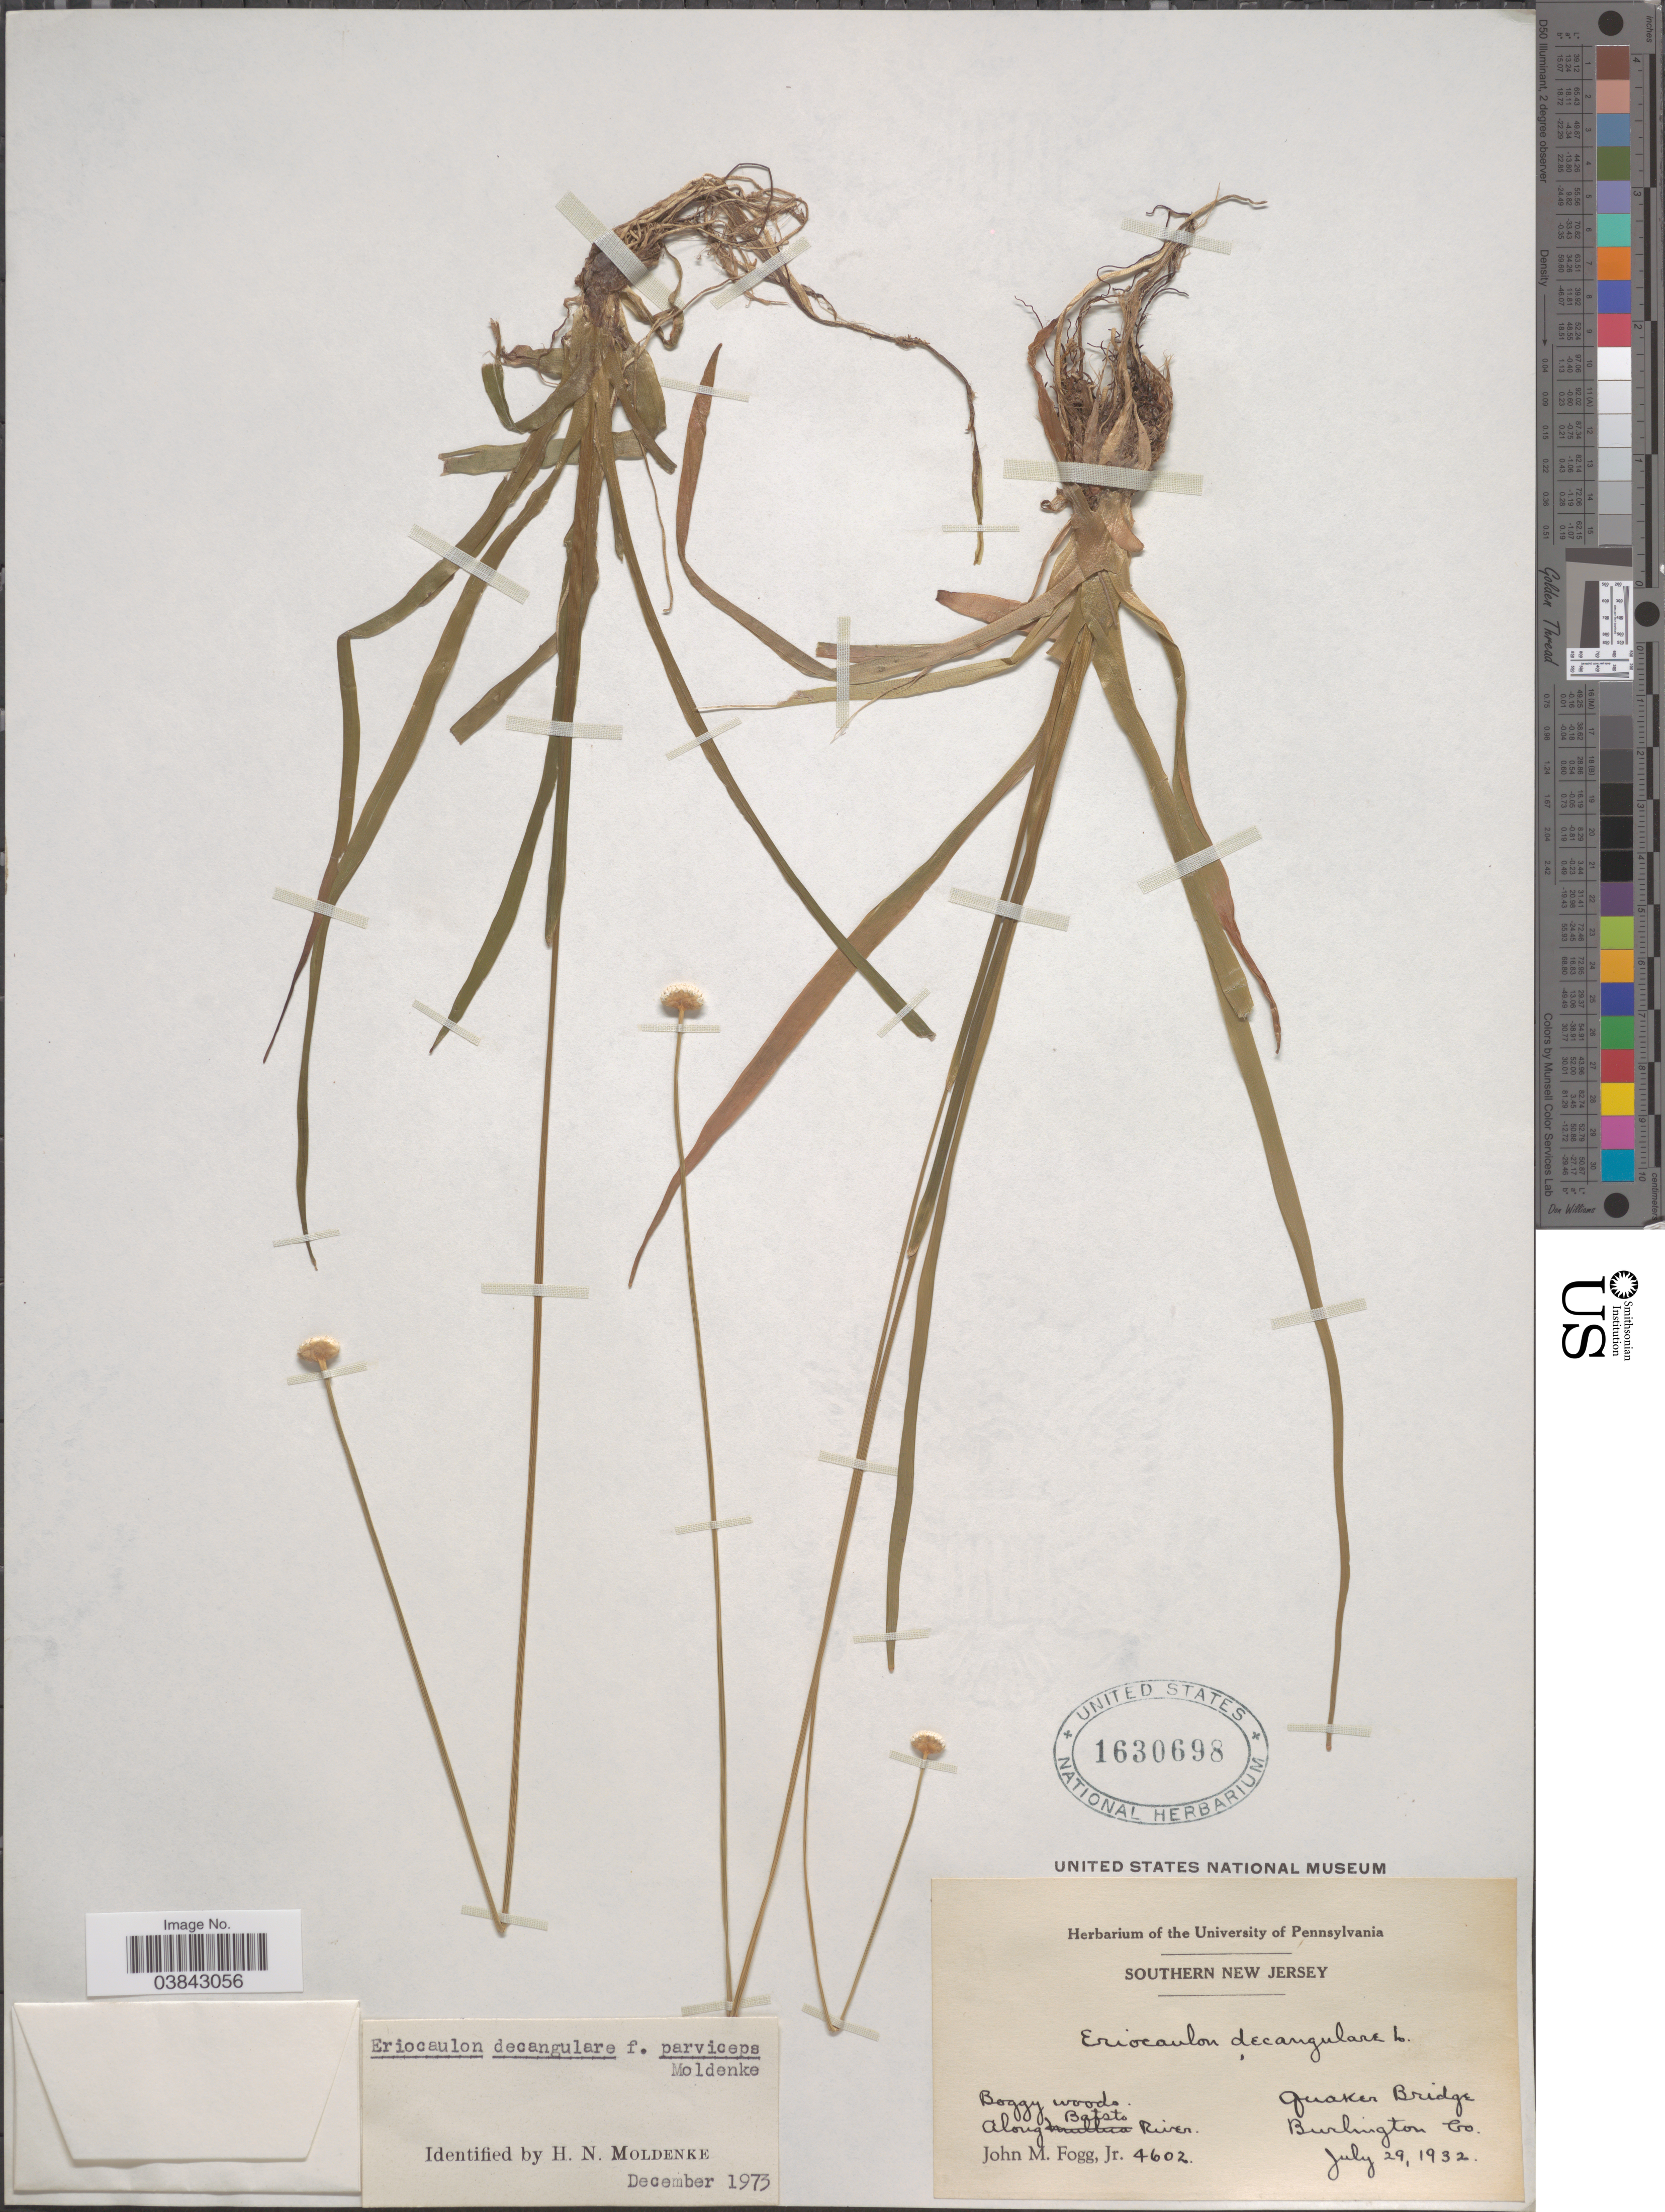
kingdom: Plantae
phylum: Tracheophyta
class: Liliopsida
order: Poales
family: Eriocaulaceae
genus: Eriocaulon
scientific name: Eriocaulon decangulare f. parviceps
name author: Moldenke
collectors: J. Fogg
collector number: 4602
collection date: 1932-07-29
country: United States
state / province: New Jersey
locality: Southern New Jersey. Along Batsto River. Quaker Bridge. Burlington Co.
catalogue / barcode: US 1630698